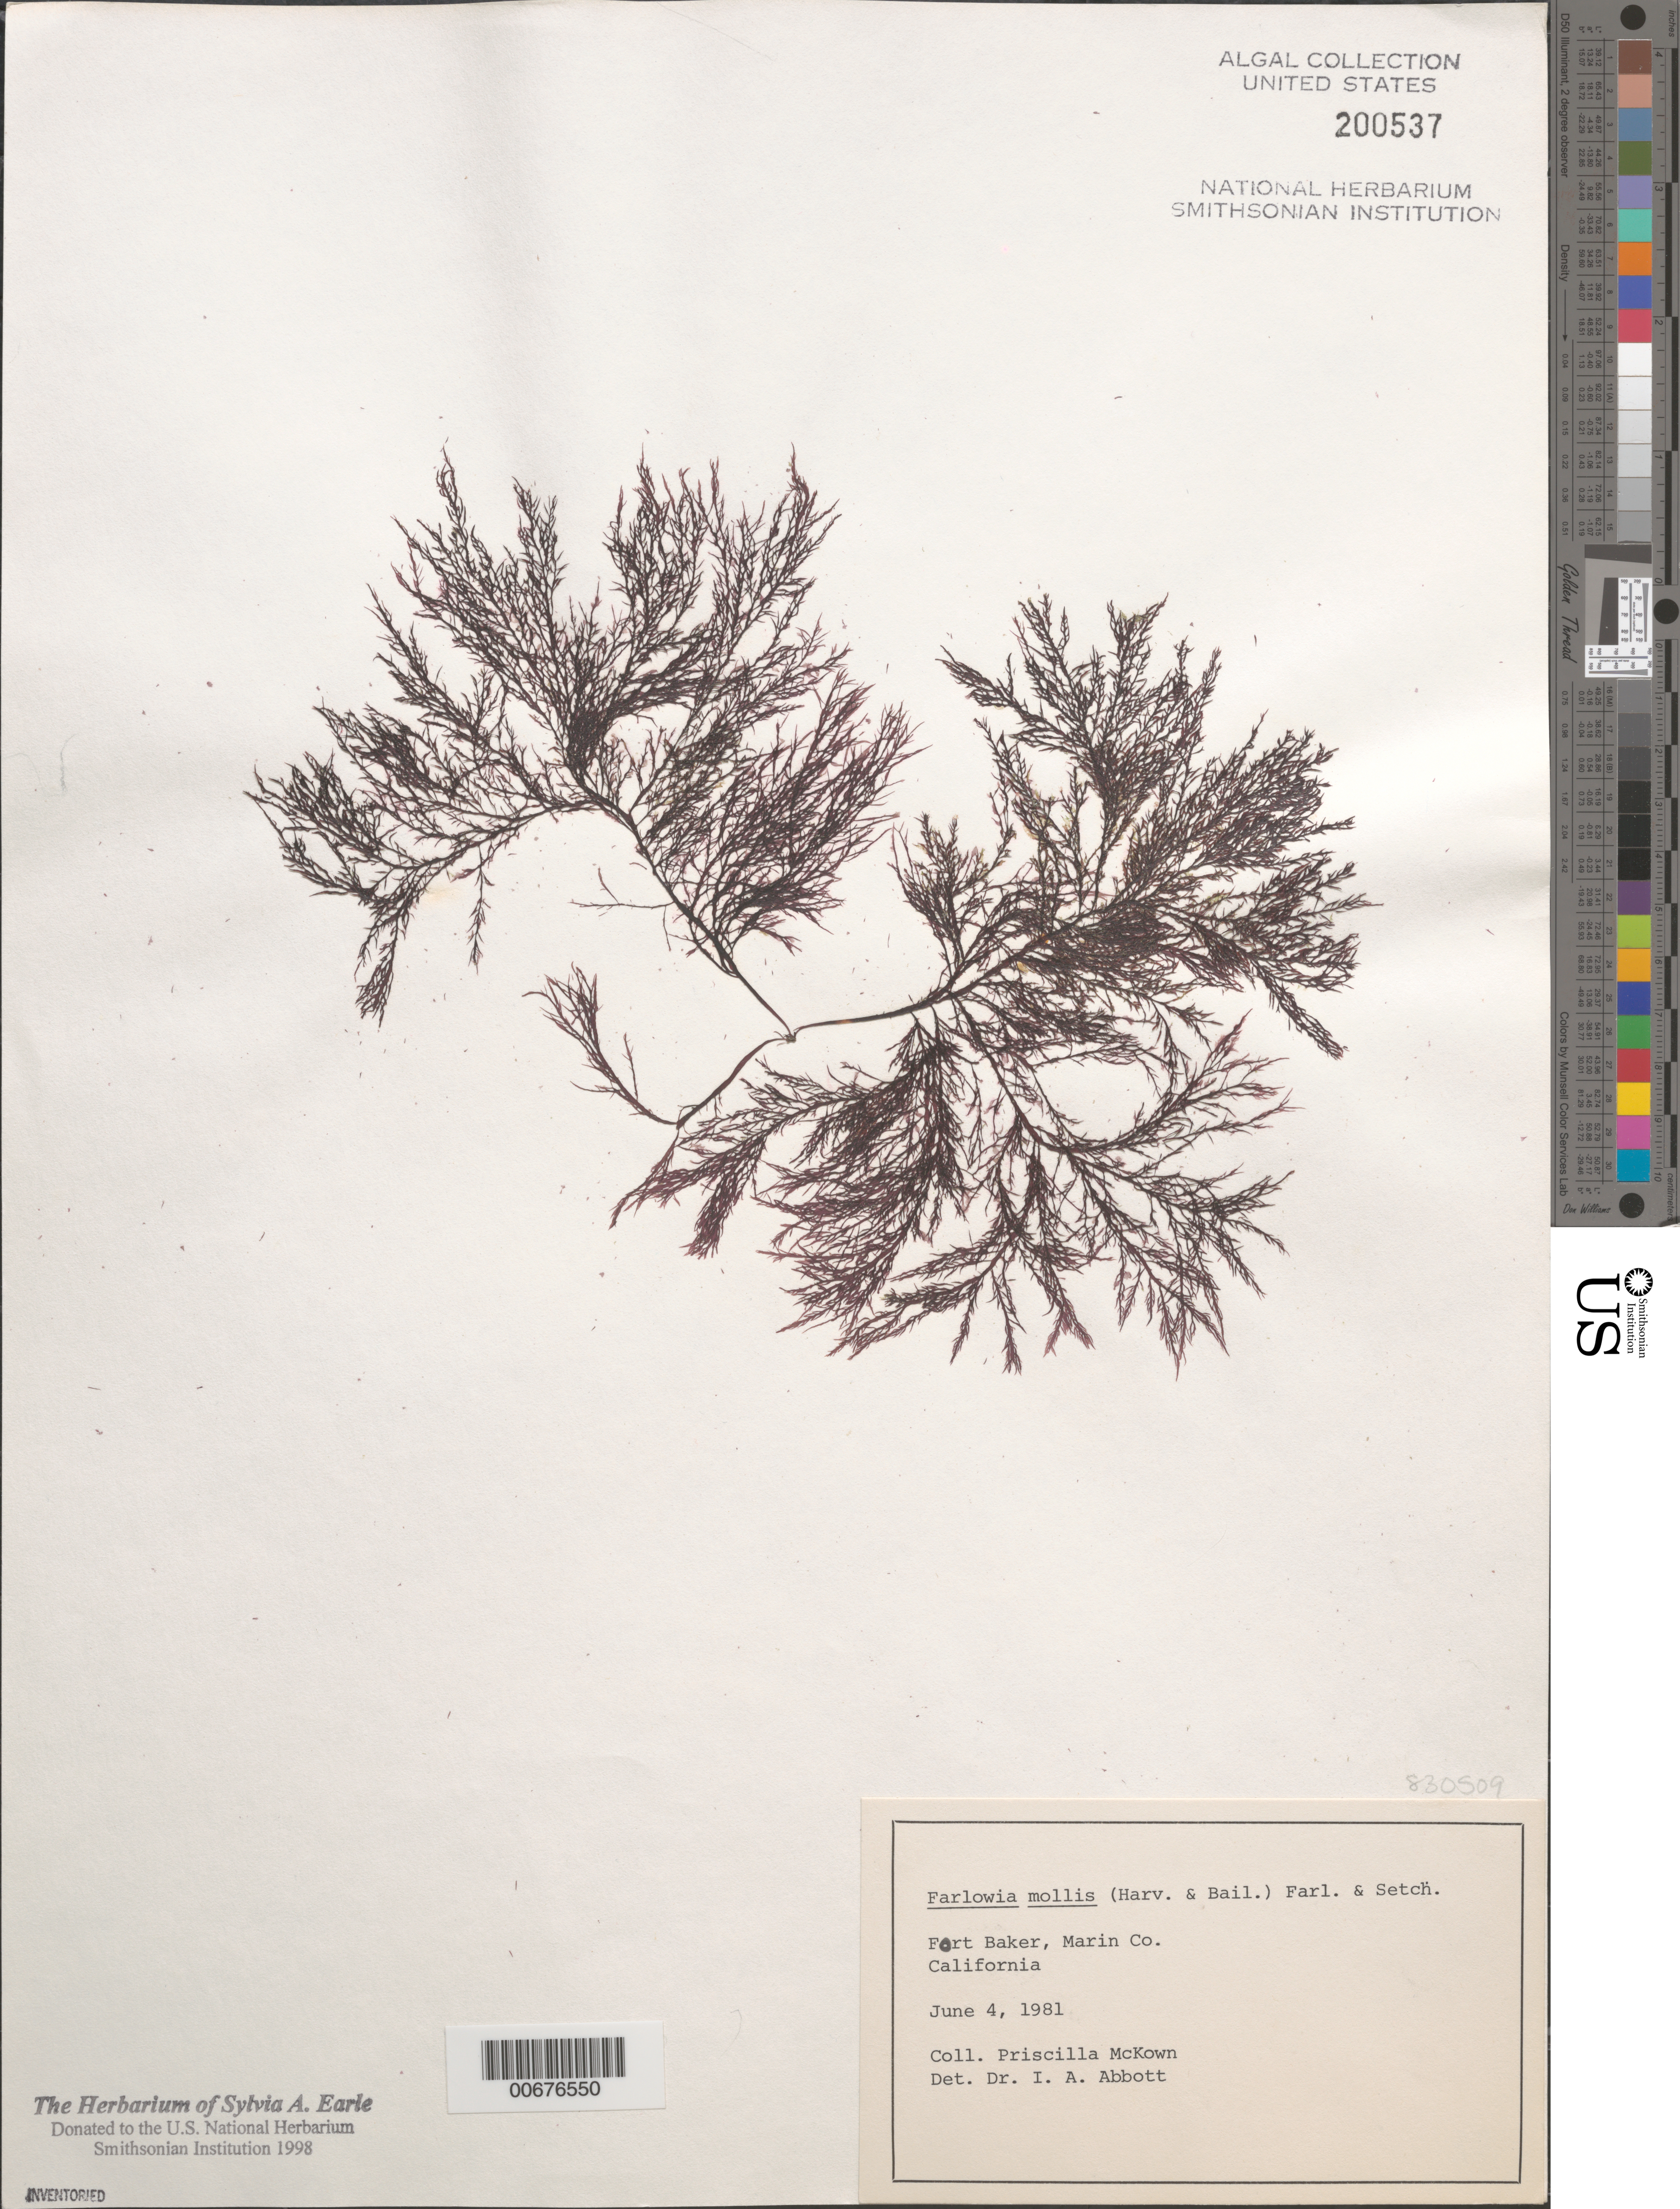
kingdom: Plantae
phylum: Rhodophyta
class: Florideophyceae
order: Gigartinales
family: Dumontiaceae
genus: Farlowia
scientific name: Farlowia mollis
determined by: Abbott, Isabella A.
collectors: P. McKown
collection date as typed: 04 Jun 1981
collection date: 1981-06-04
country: United States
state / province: California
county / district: Marin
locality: Fort Baker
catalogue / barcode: US 200537